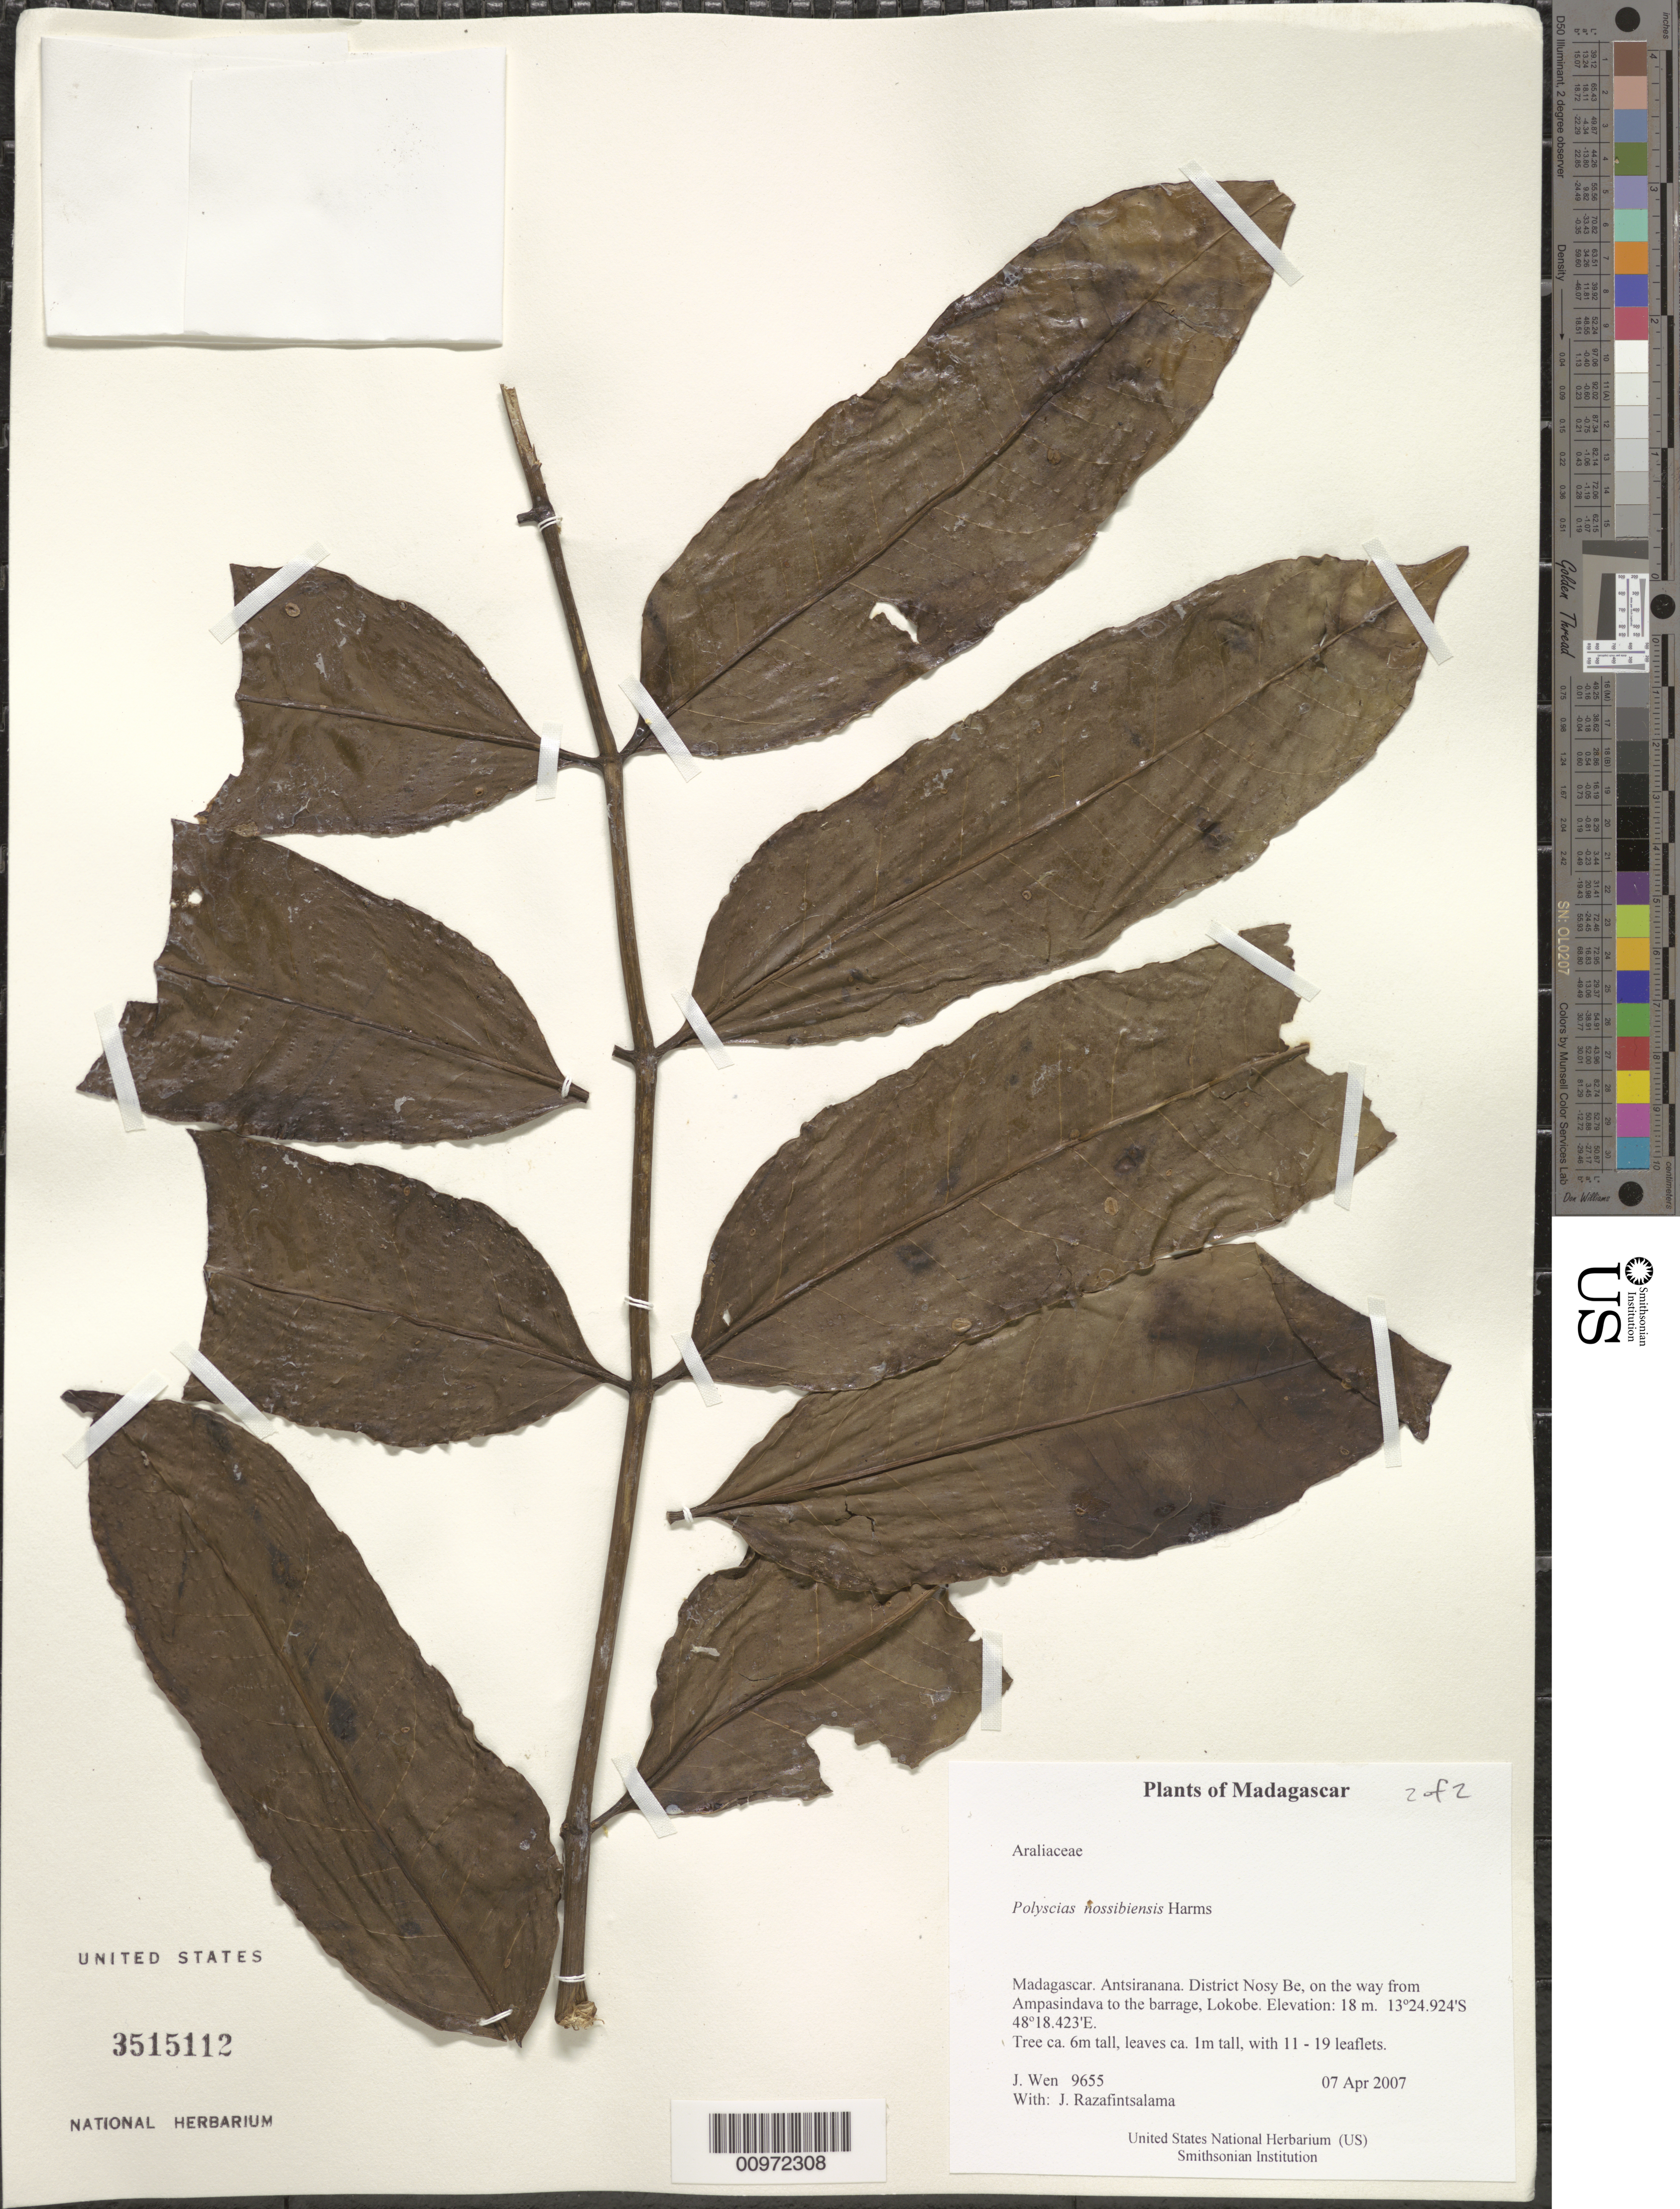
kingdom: Plantae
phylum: Tracheophyta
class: Magnoliopsida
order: Apiales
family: Araliaceae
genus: Polyscias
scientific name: Polyscias nossibiensis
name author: Harms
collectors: J. Wen & R. Ranaivojaona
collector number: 9655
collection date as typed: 07 Apr 2007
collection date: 2007-04-07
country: Madagascar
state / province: Diana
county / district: Nosy Be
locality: District Nosy Be, on the way from Ampasindava to the barrage, Lokobe.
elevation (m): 18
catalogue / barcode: US 3515112